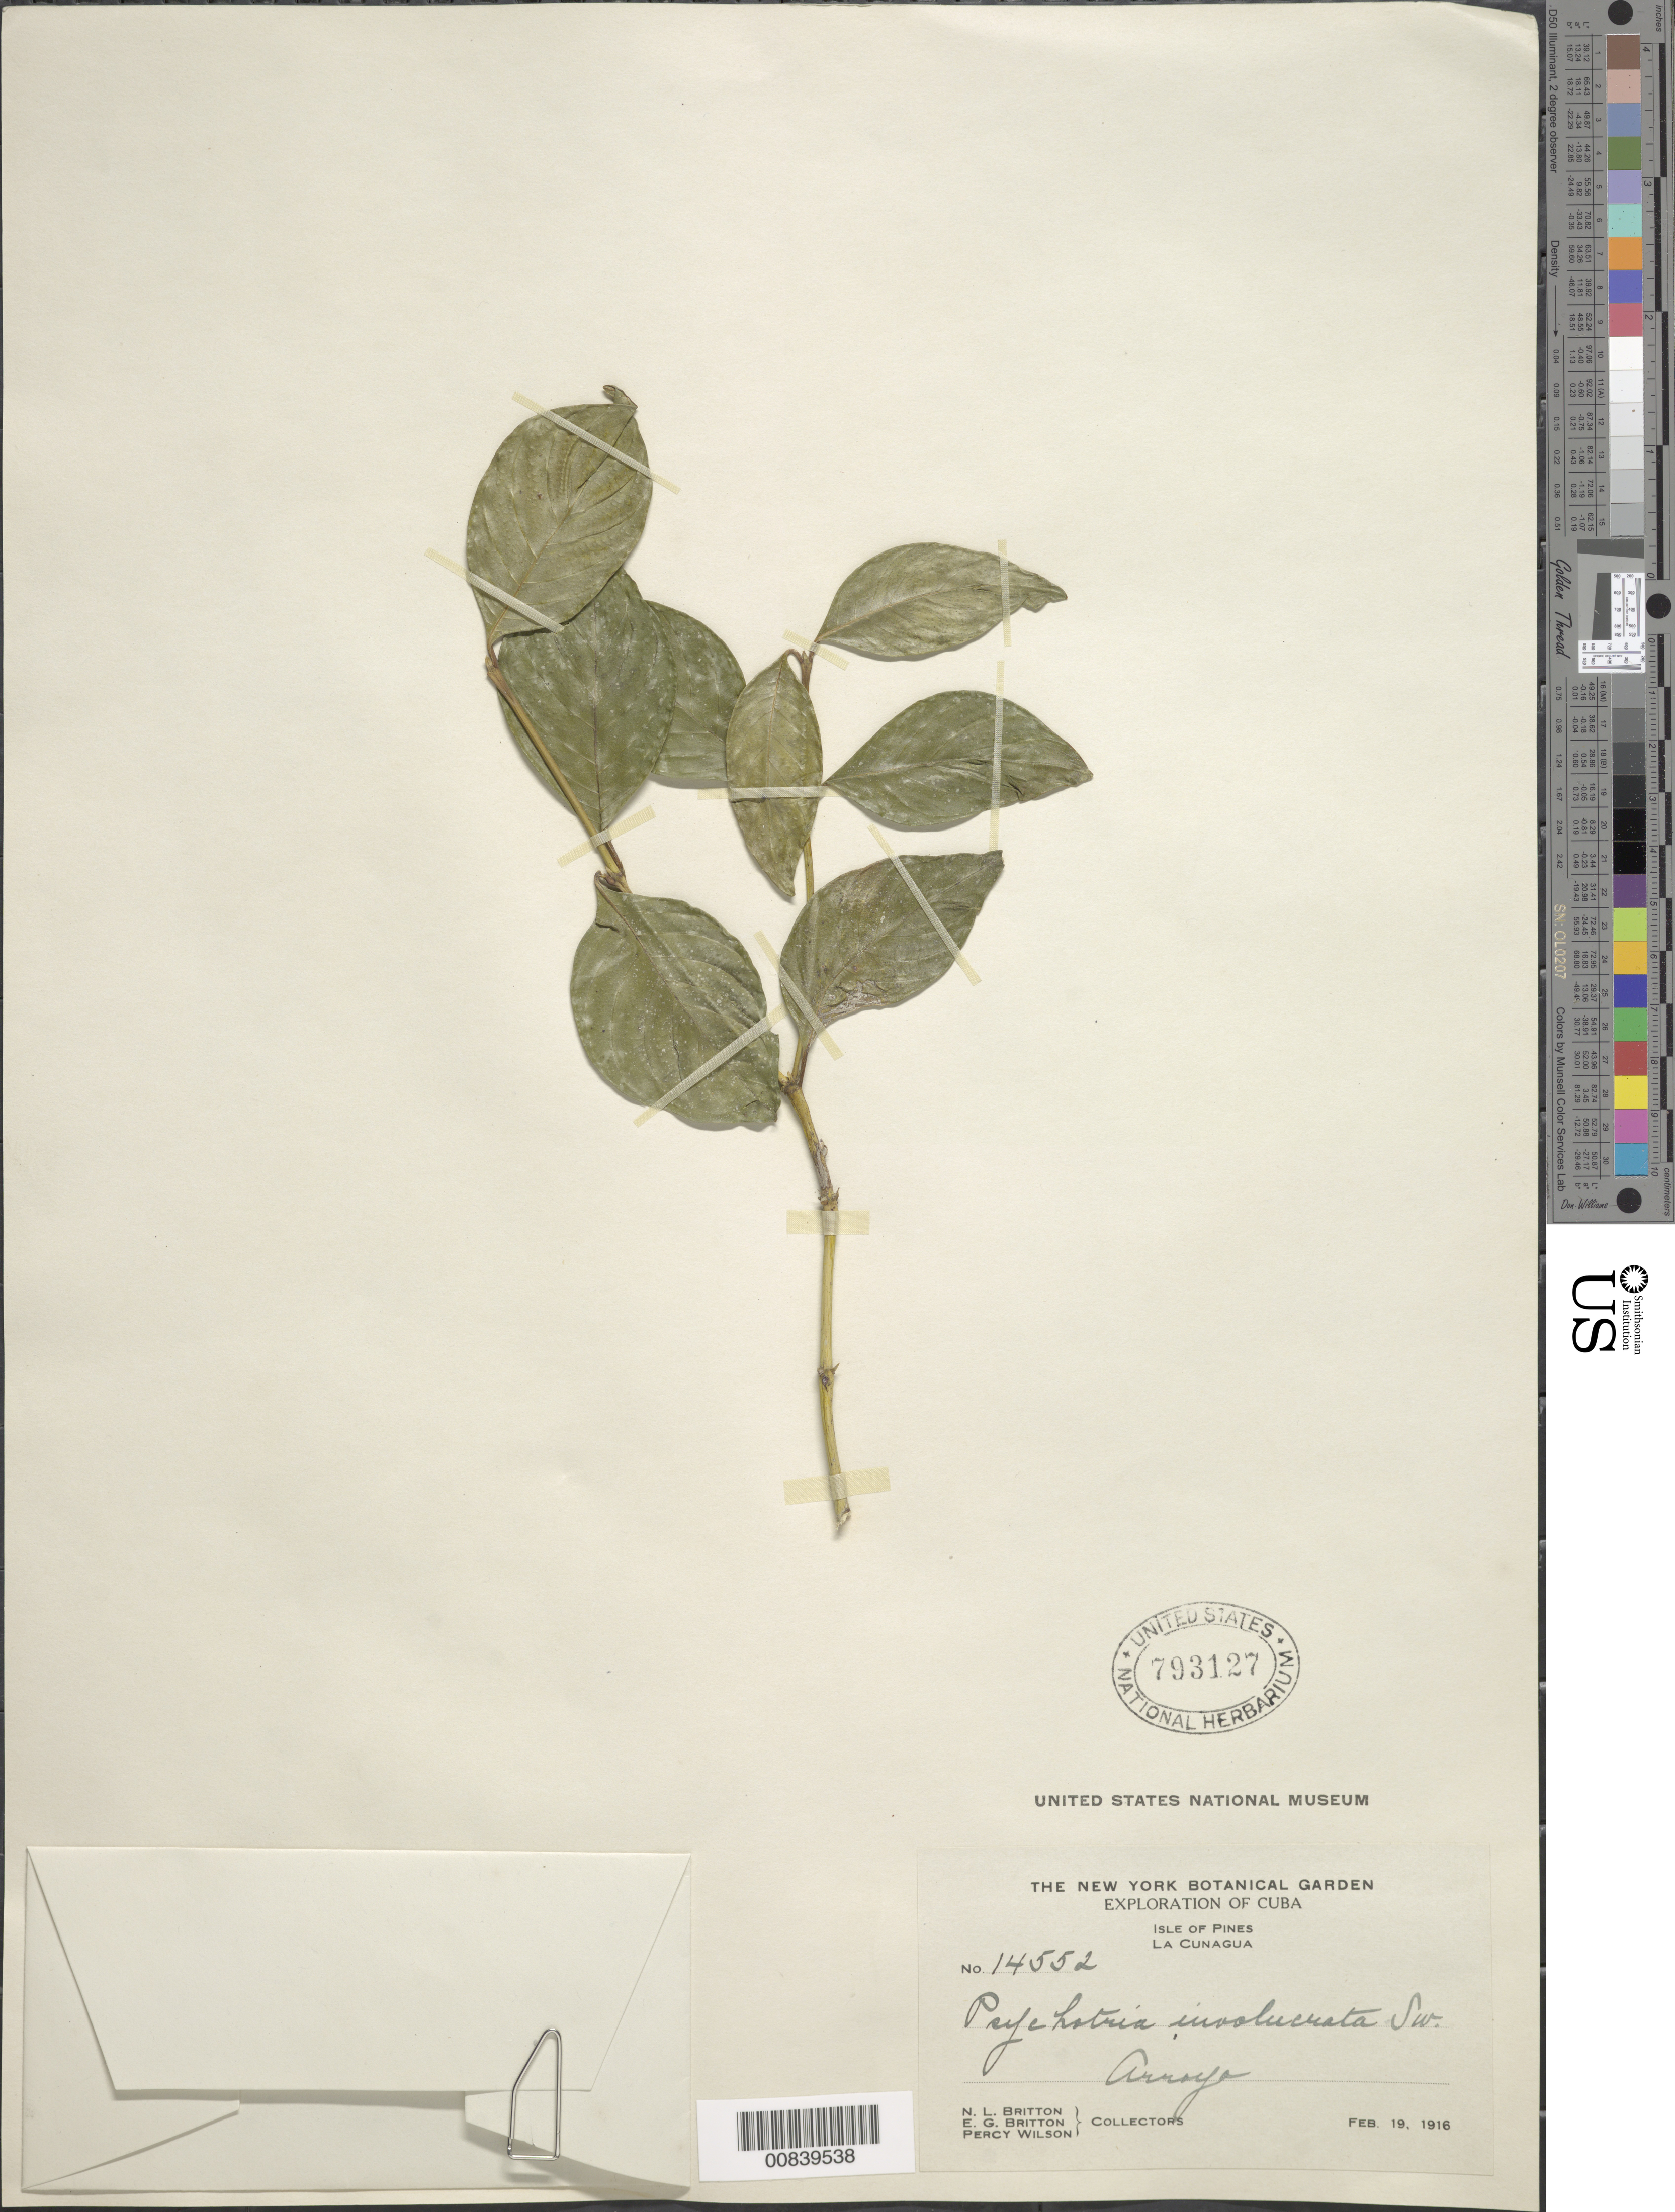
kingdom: Plantae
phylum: Tracheophyta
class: Magnoliopsida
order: Gentianales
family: Rubiaceae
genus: Psychotria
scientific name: Psychotria officinalis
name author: (Aubl.) Raeusch.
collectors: N. Britton, E. G. Britton & P. Wilson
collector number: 14552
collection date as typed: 19 Feb 1916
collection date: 1916-02-19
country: Cuba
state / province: Isla de La Juventud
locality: La Cunagua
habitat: Arroya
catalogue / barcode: US 793127